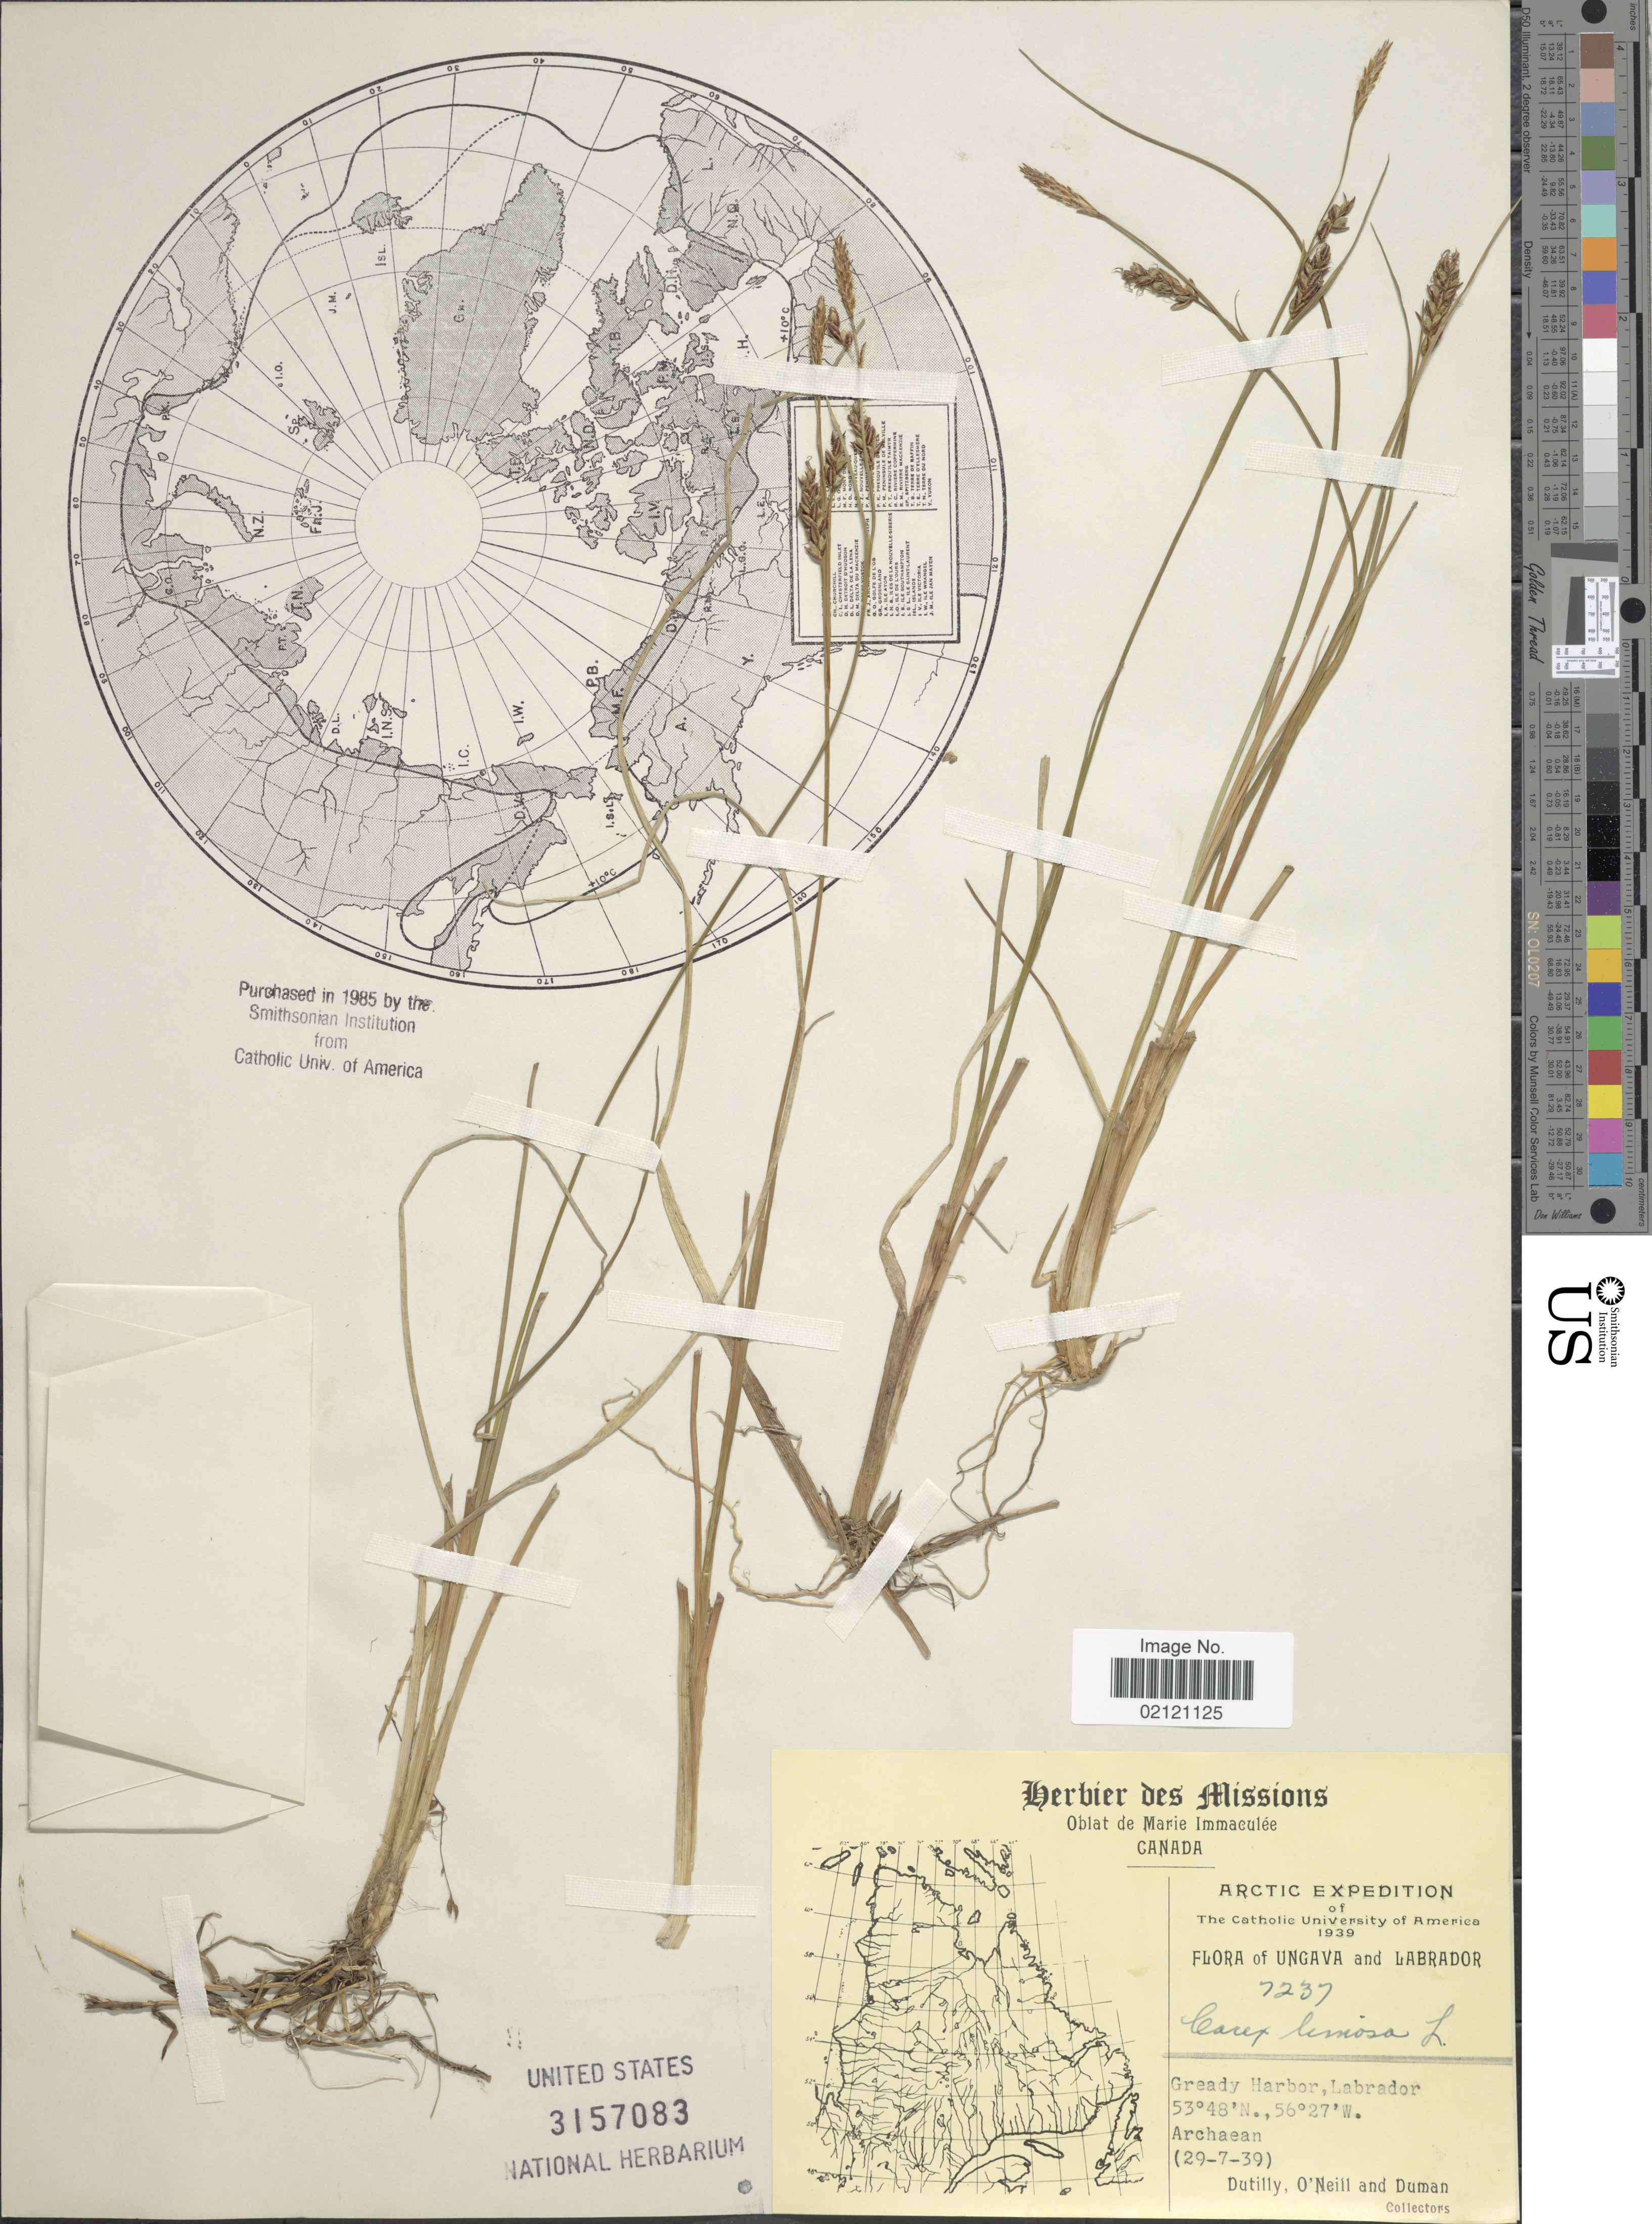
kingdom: Plantae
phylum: Tracheophyta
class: Liliopsida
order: Poales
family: Cyperaceae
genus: Carex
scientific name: Carex limosa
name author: L.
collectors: -. Dutilly, -. O'Neill & -. Duman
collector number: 7237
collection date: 1939-07-29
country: Canada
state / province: Newfoundland and Labrador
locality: Ungava and Labrador, Gready Harbor, Labrador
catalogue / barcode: US 3157083